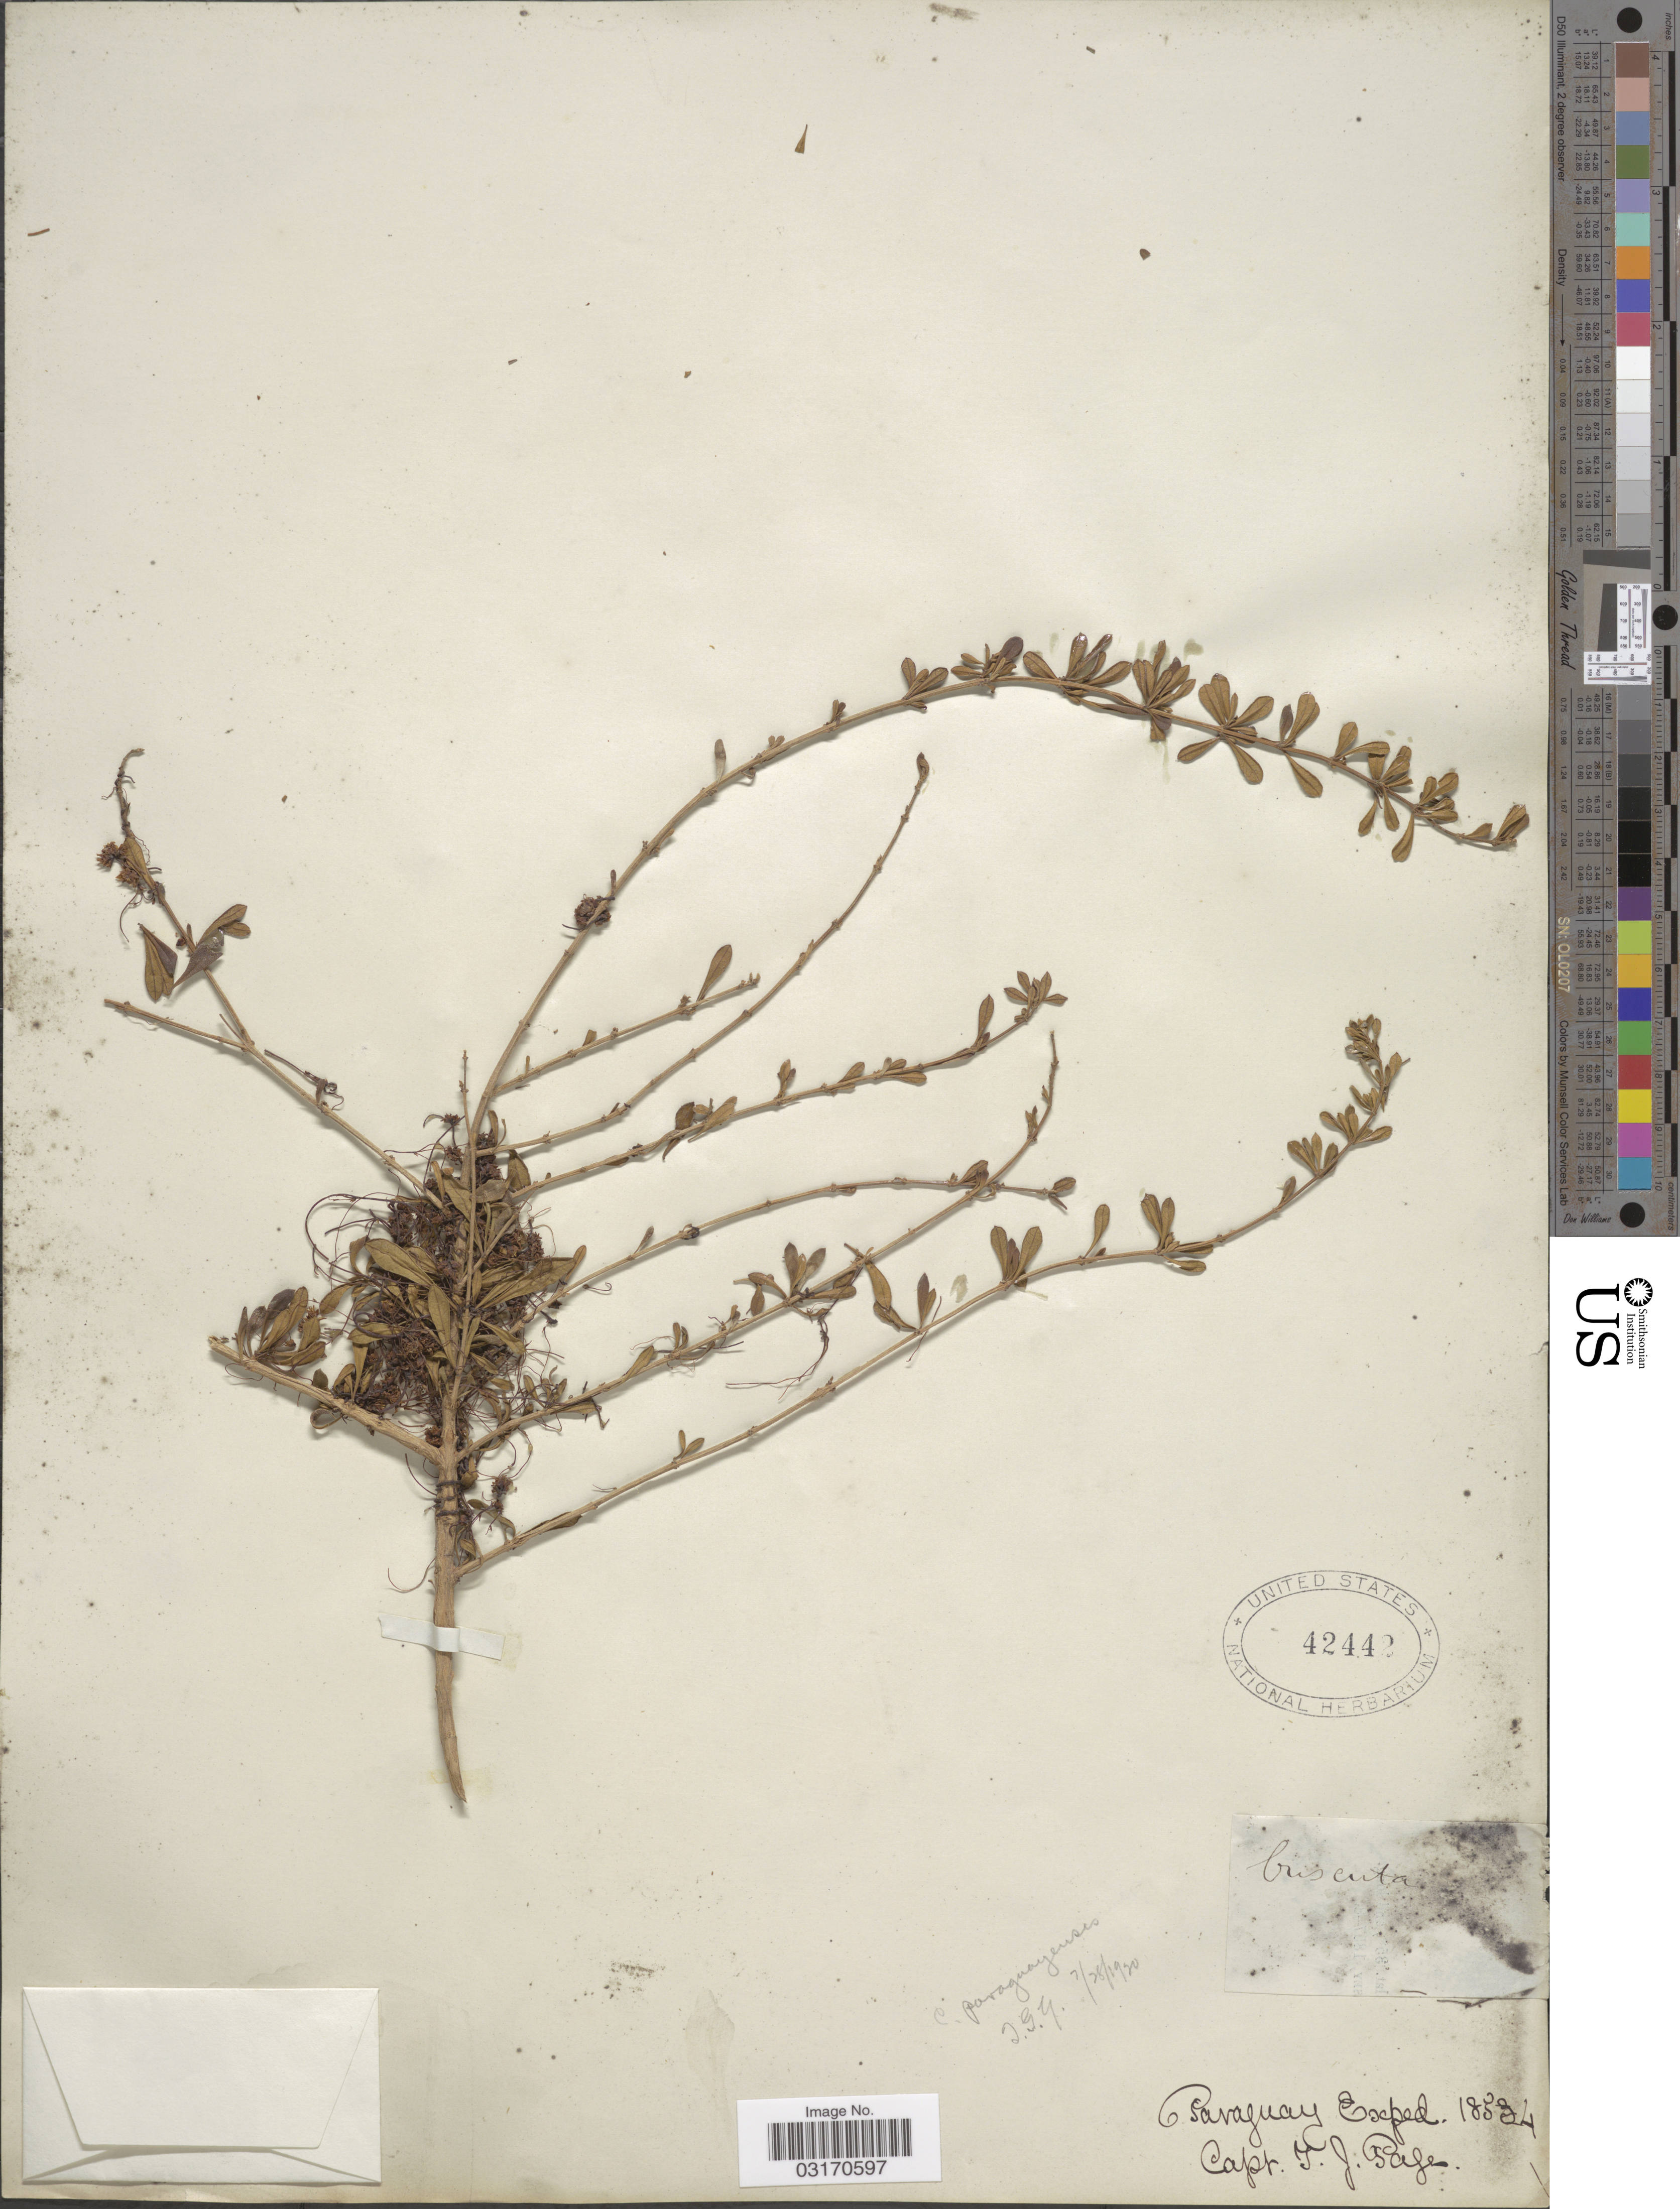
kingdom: Plantae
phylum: Tracheophyta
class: Magnoliopsida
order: Solanales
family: Convolvulaceae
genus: Cuscuta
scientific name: Cuscuta paraguayensis ined.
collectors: T. J. Page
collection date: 1884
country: Paraguay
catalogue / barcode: US 42442